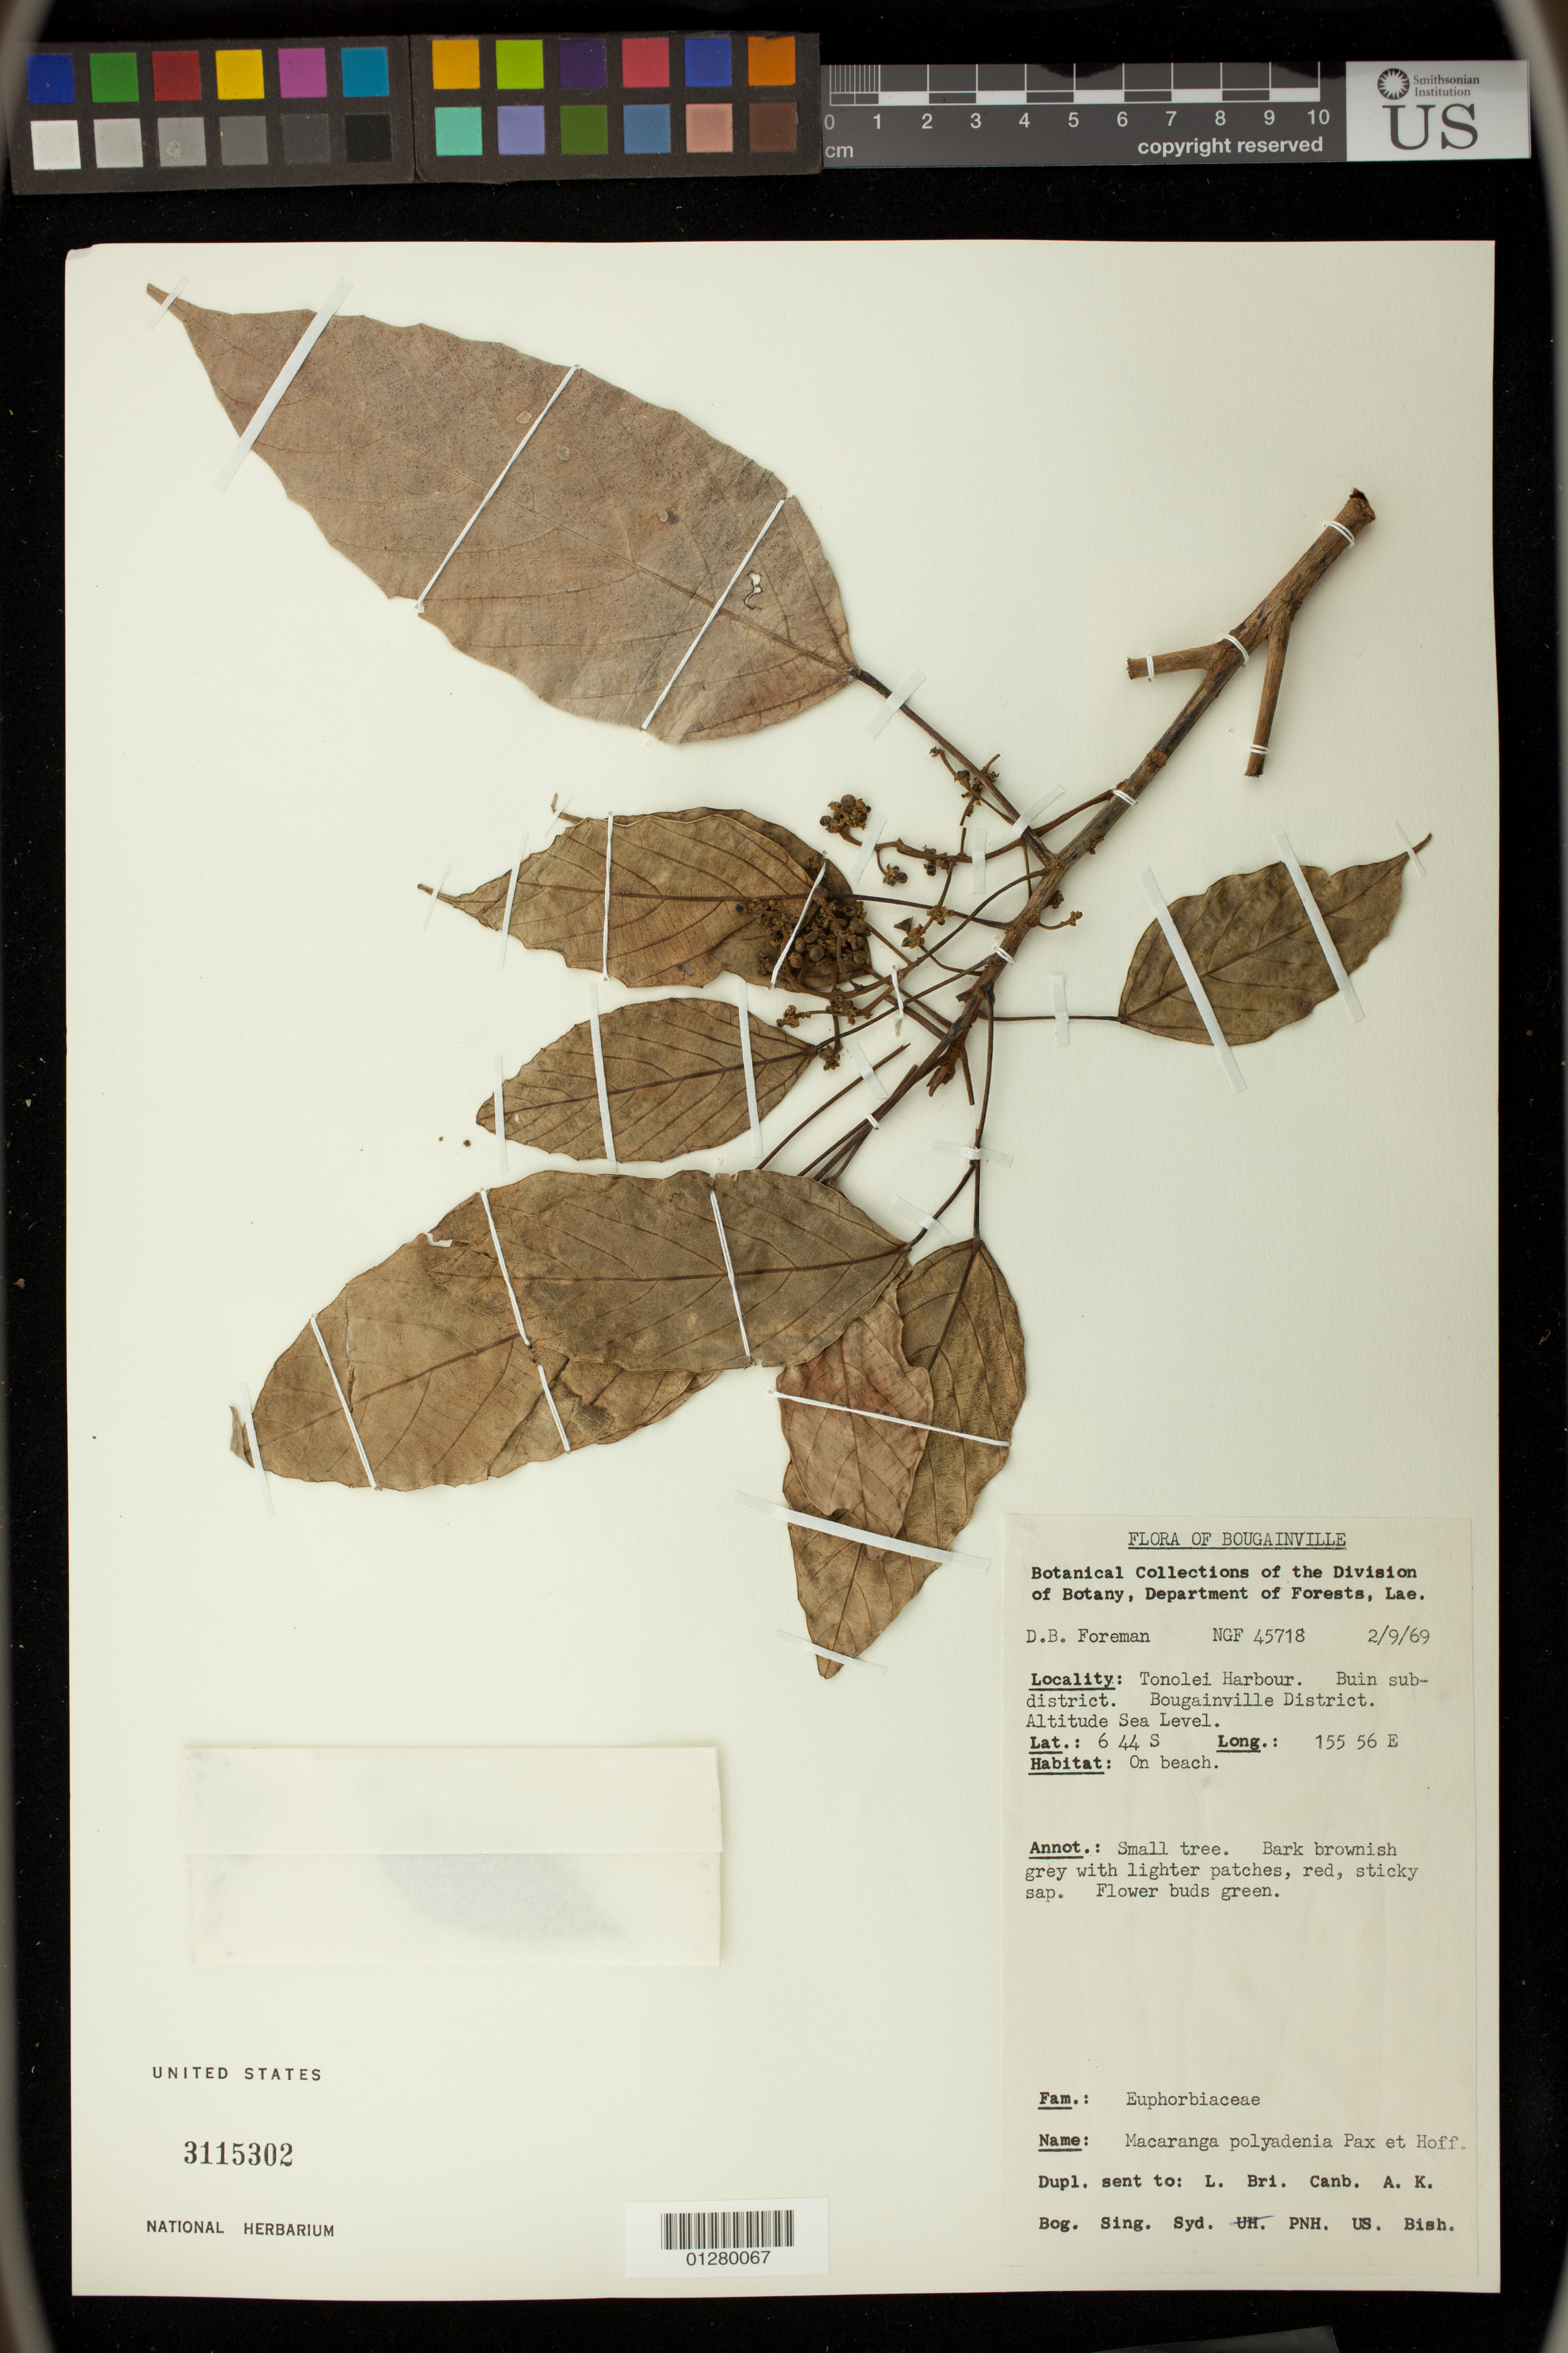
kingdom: Plantae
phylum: Tracheophyta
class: Magnoliopsida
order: Malpighiales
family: Euphorbiaceae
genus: Macaranga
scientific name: Macaranga polyadenia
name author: Pax & K. Hoffm.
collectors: D. Foreman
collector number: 45718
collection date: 1969-09-02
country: Papua New Guinea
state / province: Bougainville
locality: Tonolei Harbour. Buin subdistrict.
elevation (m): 0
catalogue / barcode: US 3115302